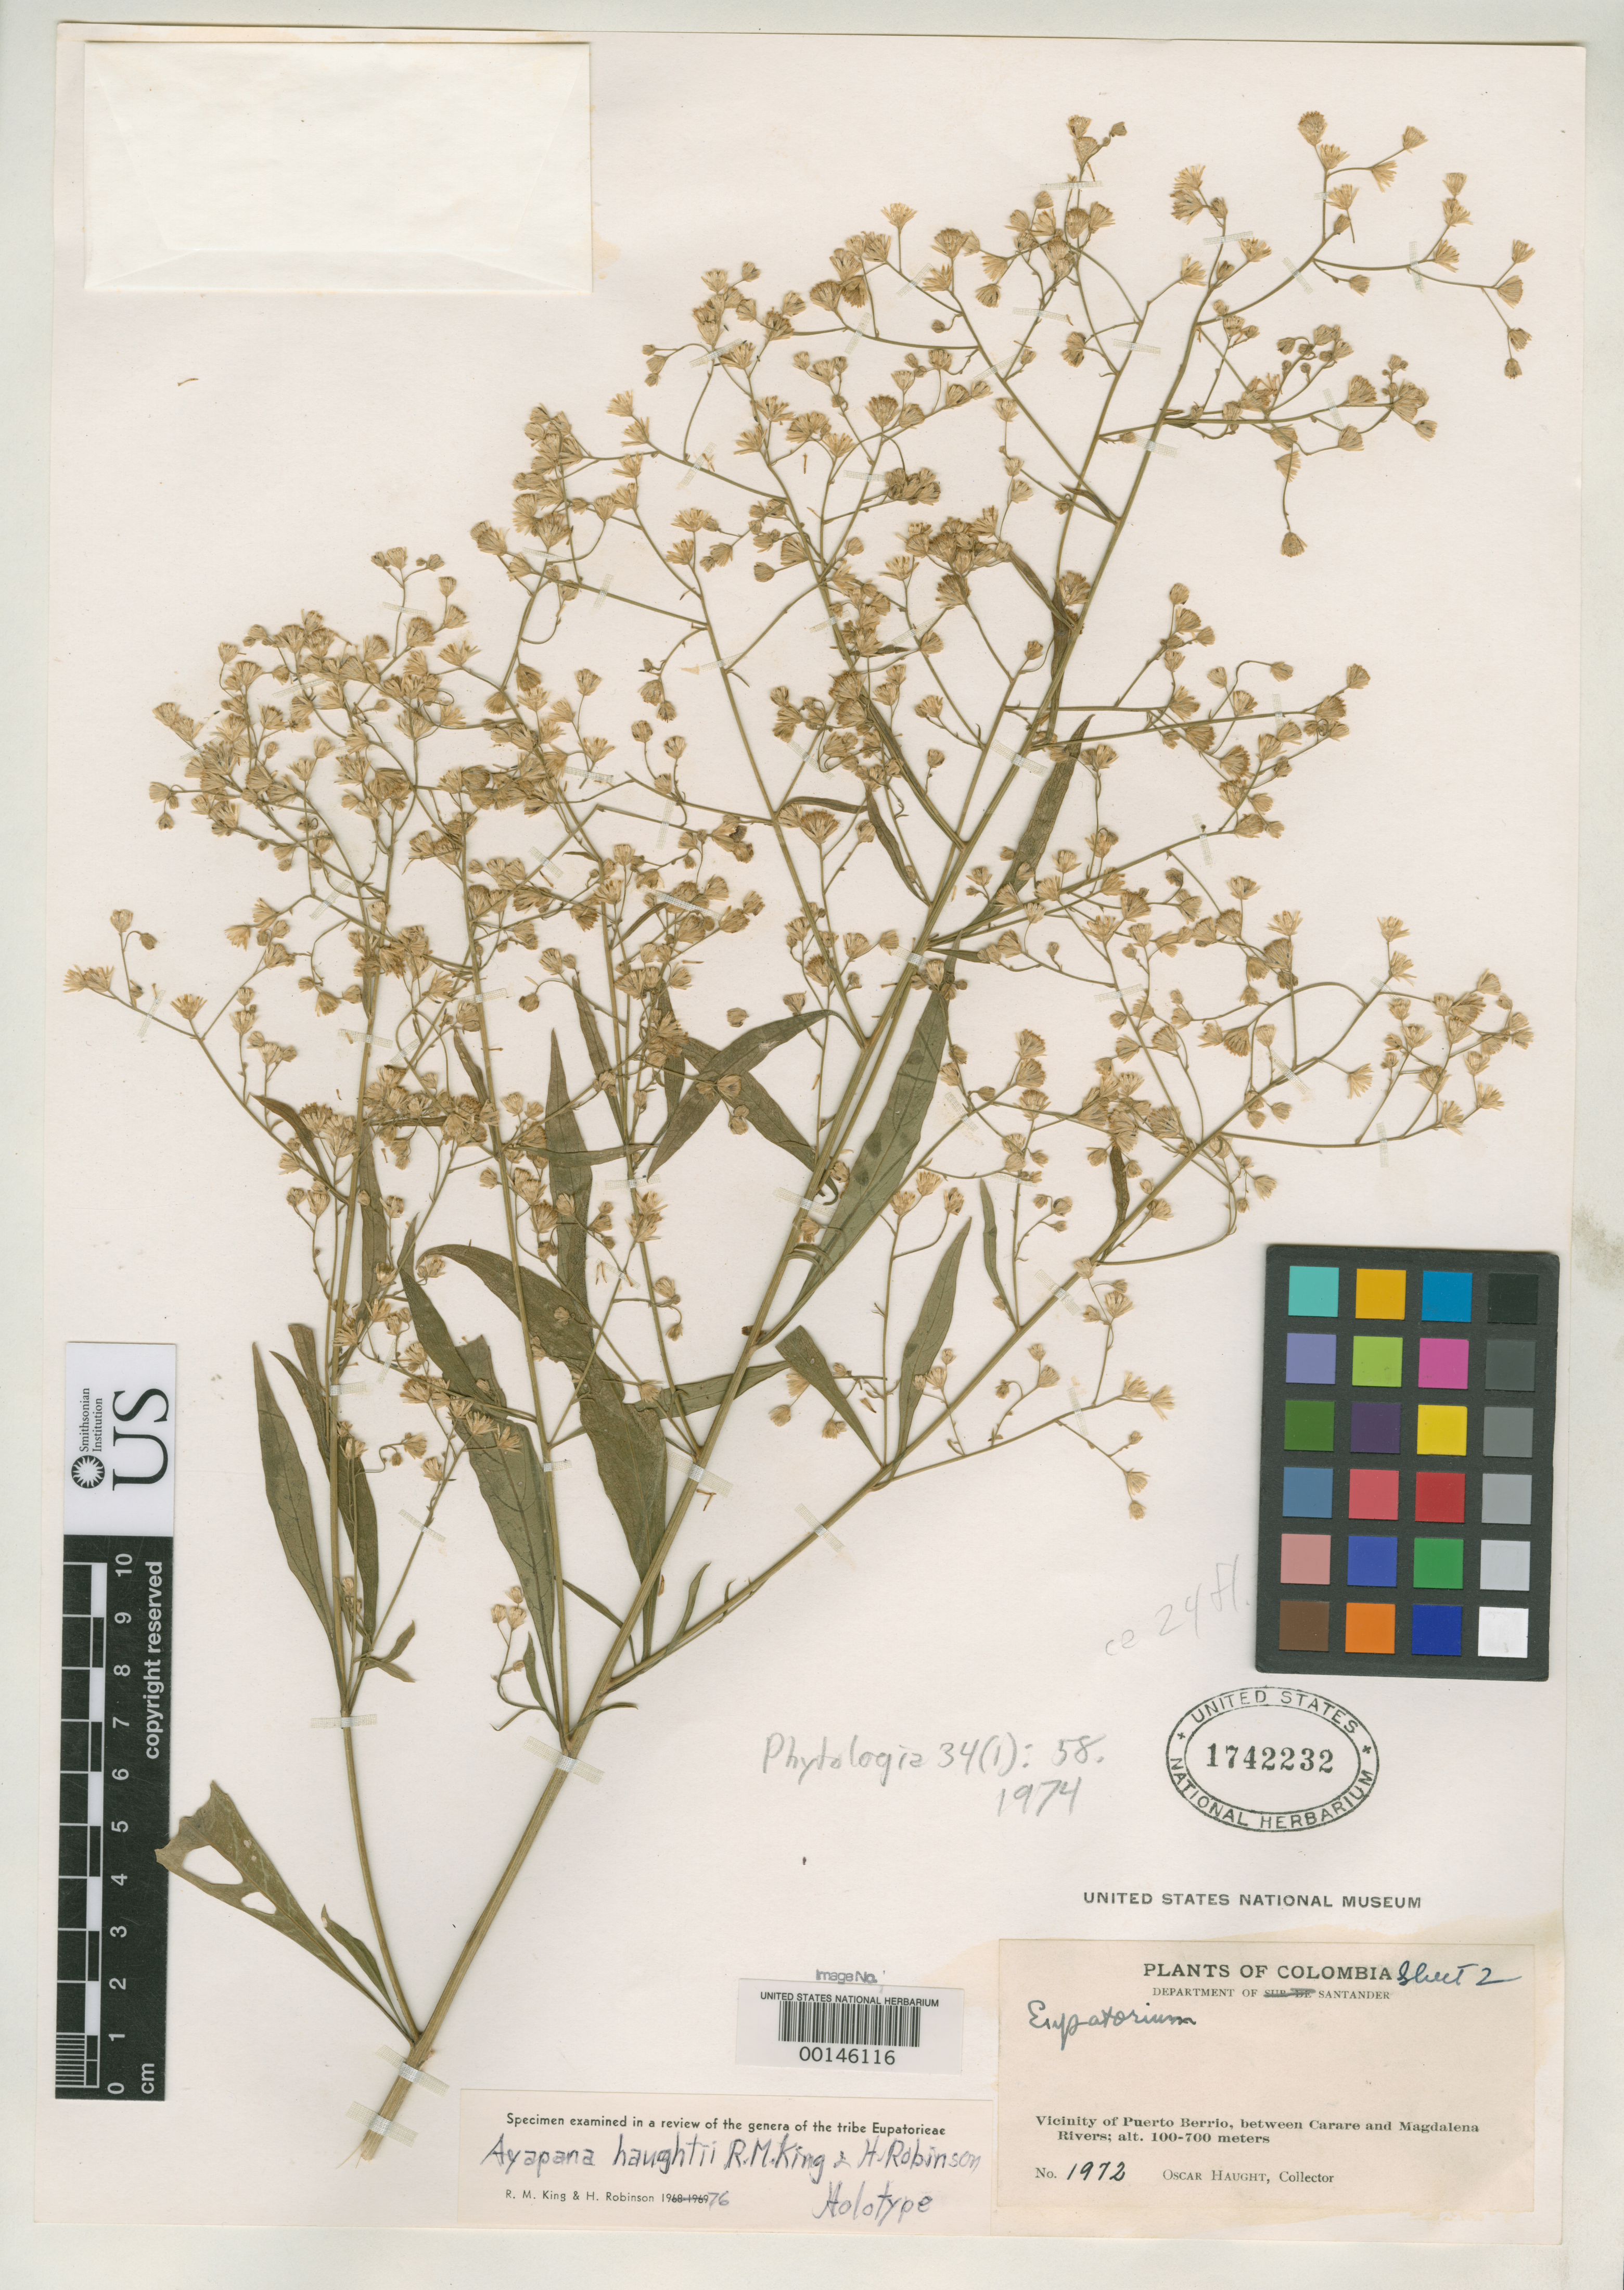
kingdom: Plantae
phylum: Tracheophyta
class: Magnoliopsida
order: Asterales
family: Asteraceae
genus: Ayapana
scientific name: Ayapana haughtii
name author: R.M. King & H. Rob.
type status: Holotype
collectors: O. L. Haught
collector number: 1972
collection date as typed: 31 Jul 1936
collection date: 1936-07-31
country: Colombia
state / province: Santander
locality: Puerto Parra, Carare River.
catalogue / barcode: US 1742232